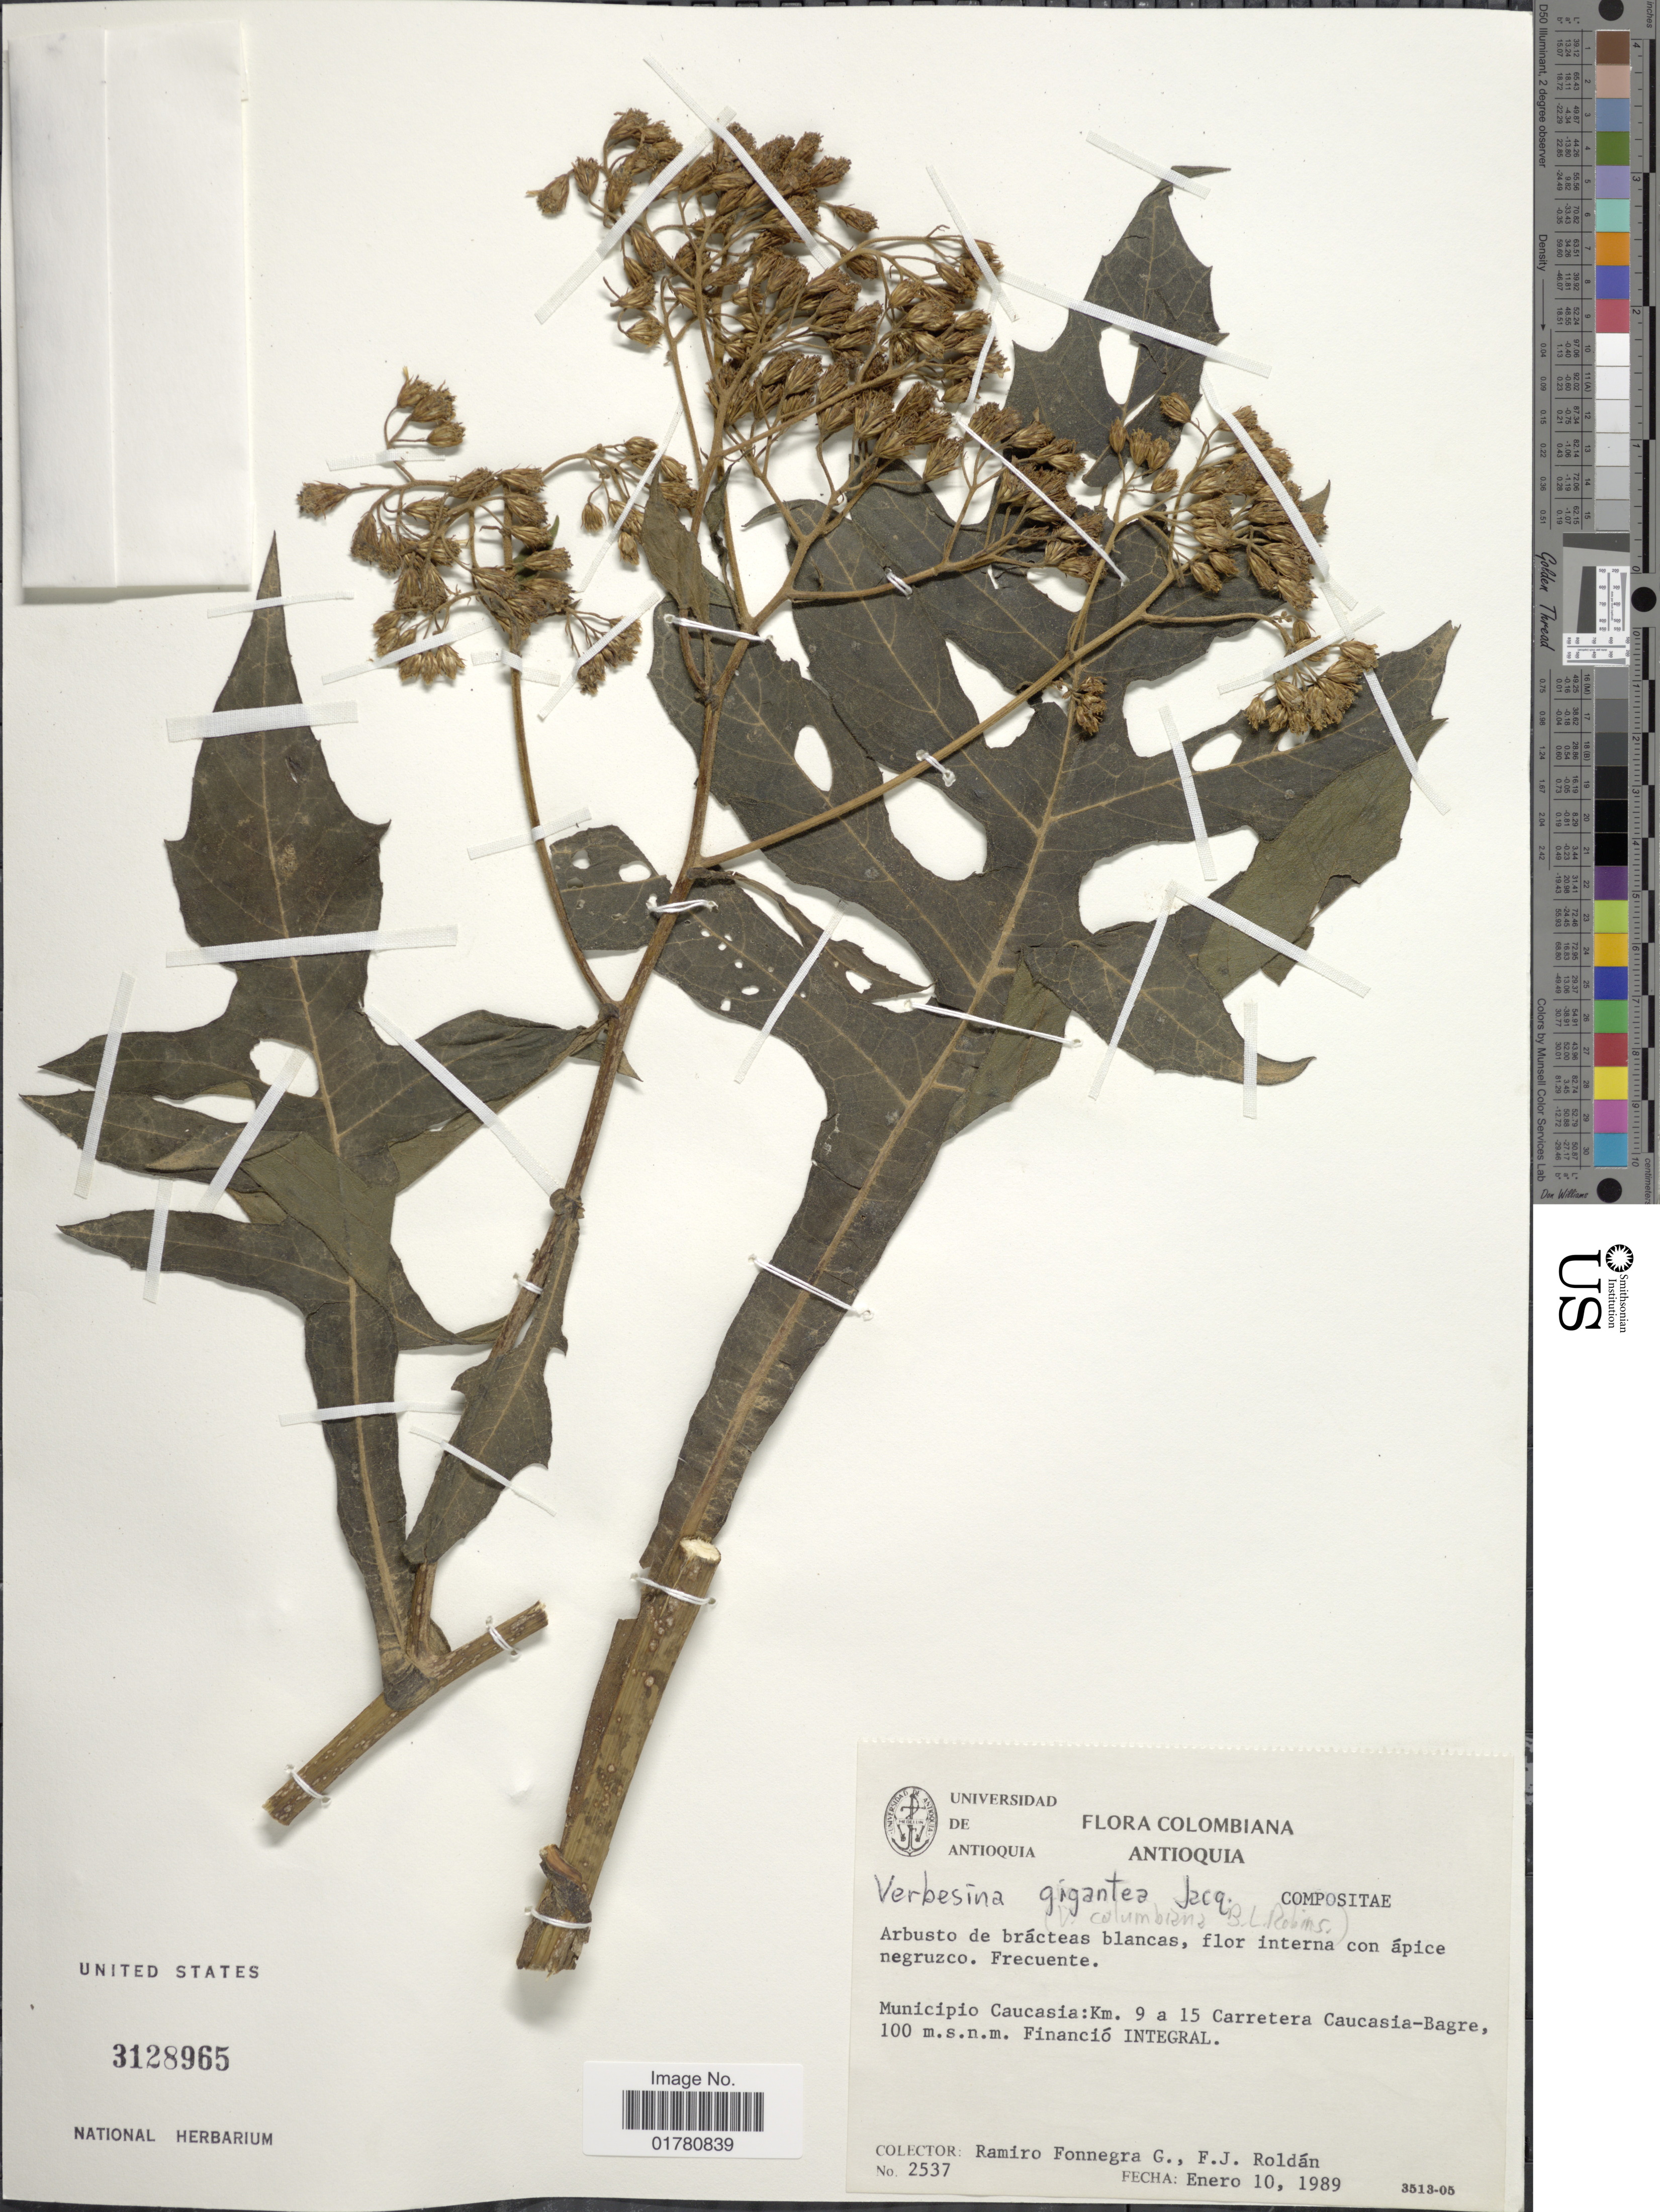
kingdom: Plantae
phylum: Tracheophyta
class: Magnoliopsida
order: Asterales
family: Asteraceae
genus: Verbesina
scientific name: Verbesina gigantea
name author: Jacq.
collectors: R. Fonnegra G. & F. J. Roldán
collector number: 2537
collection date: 1989-01-10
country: Colombia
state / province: Antioquia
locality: Municipio Caucasia: Km 9 a 15 Carretera Caucasia-Bagre, Financió Integral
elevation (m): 100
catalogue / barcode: US 3128965